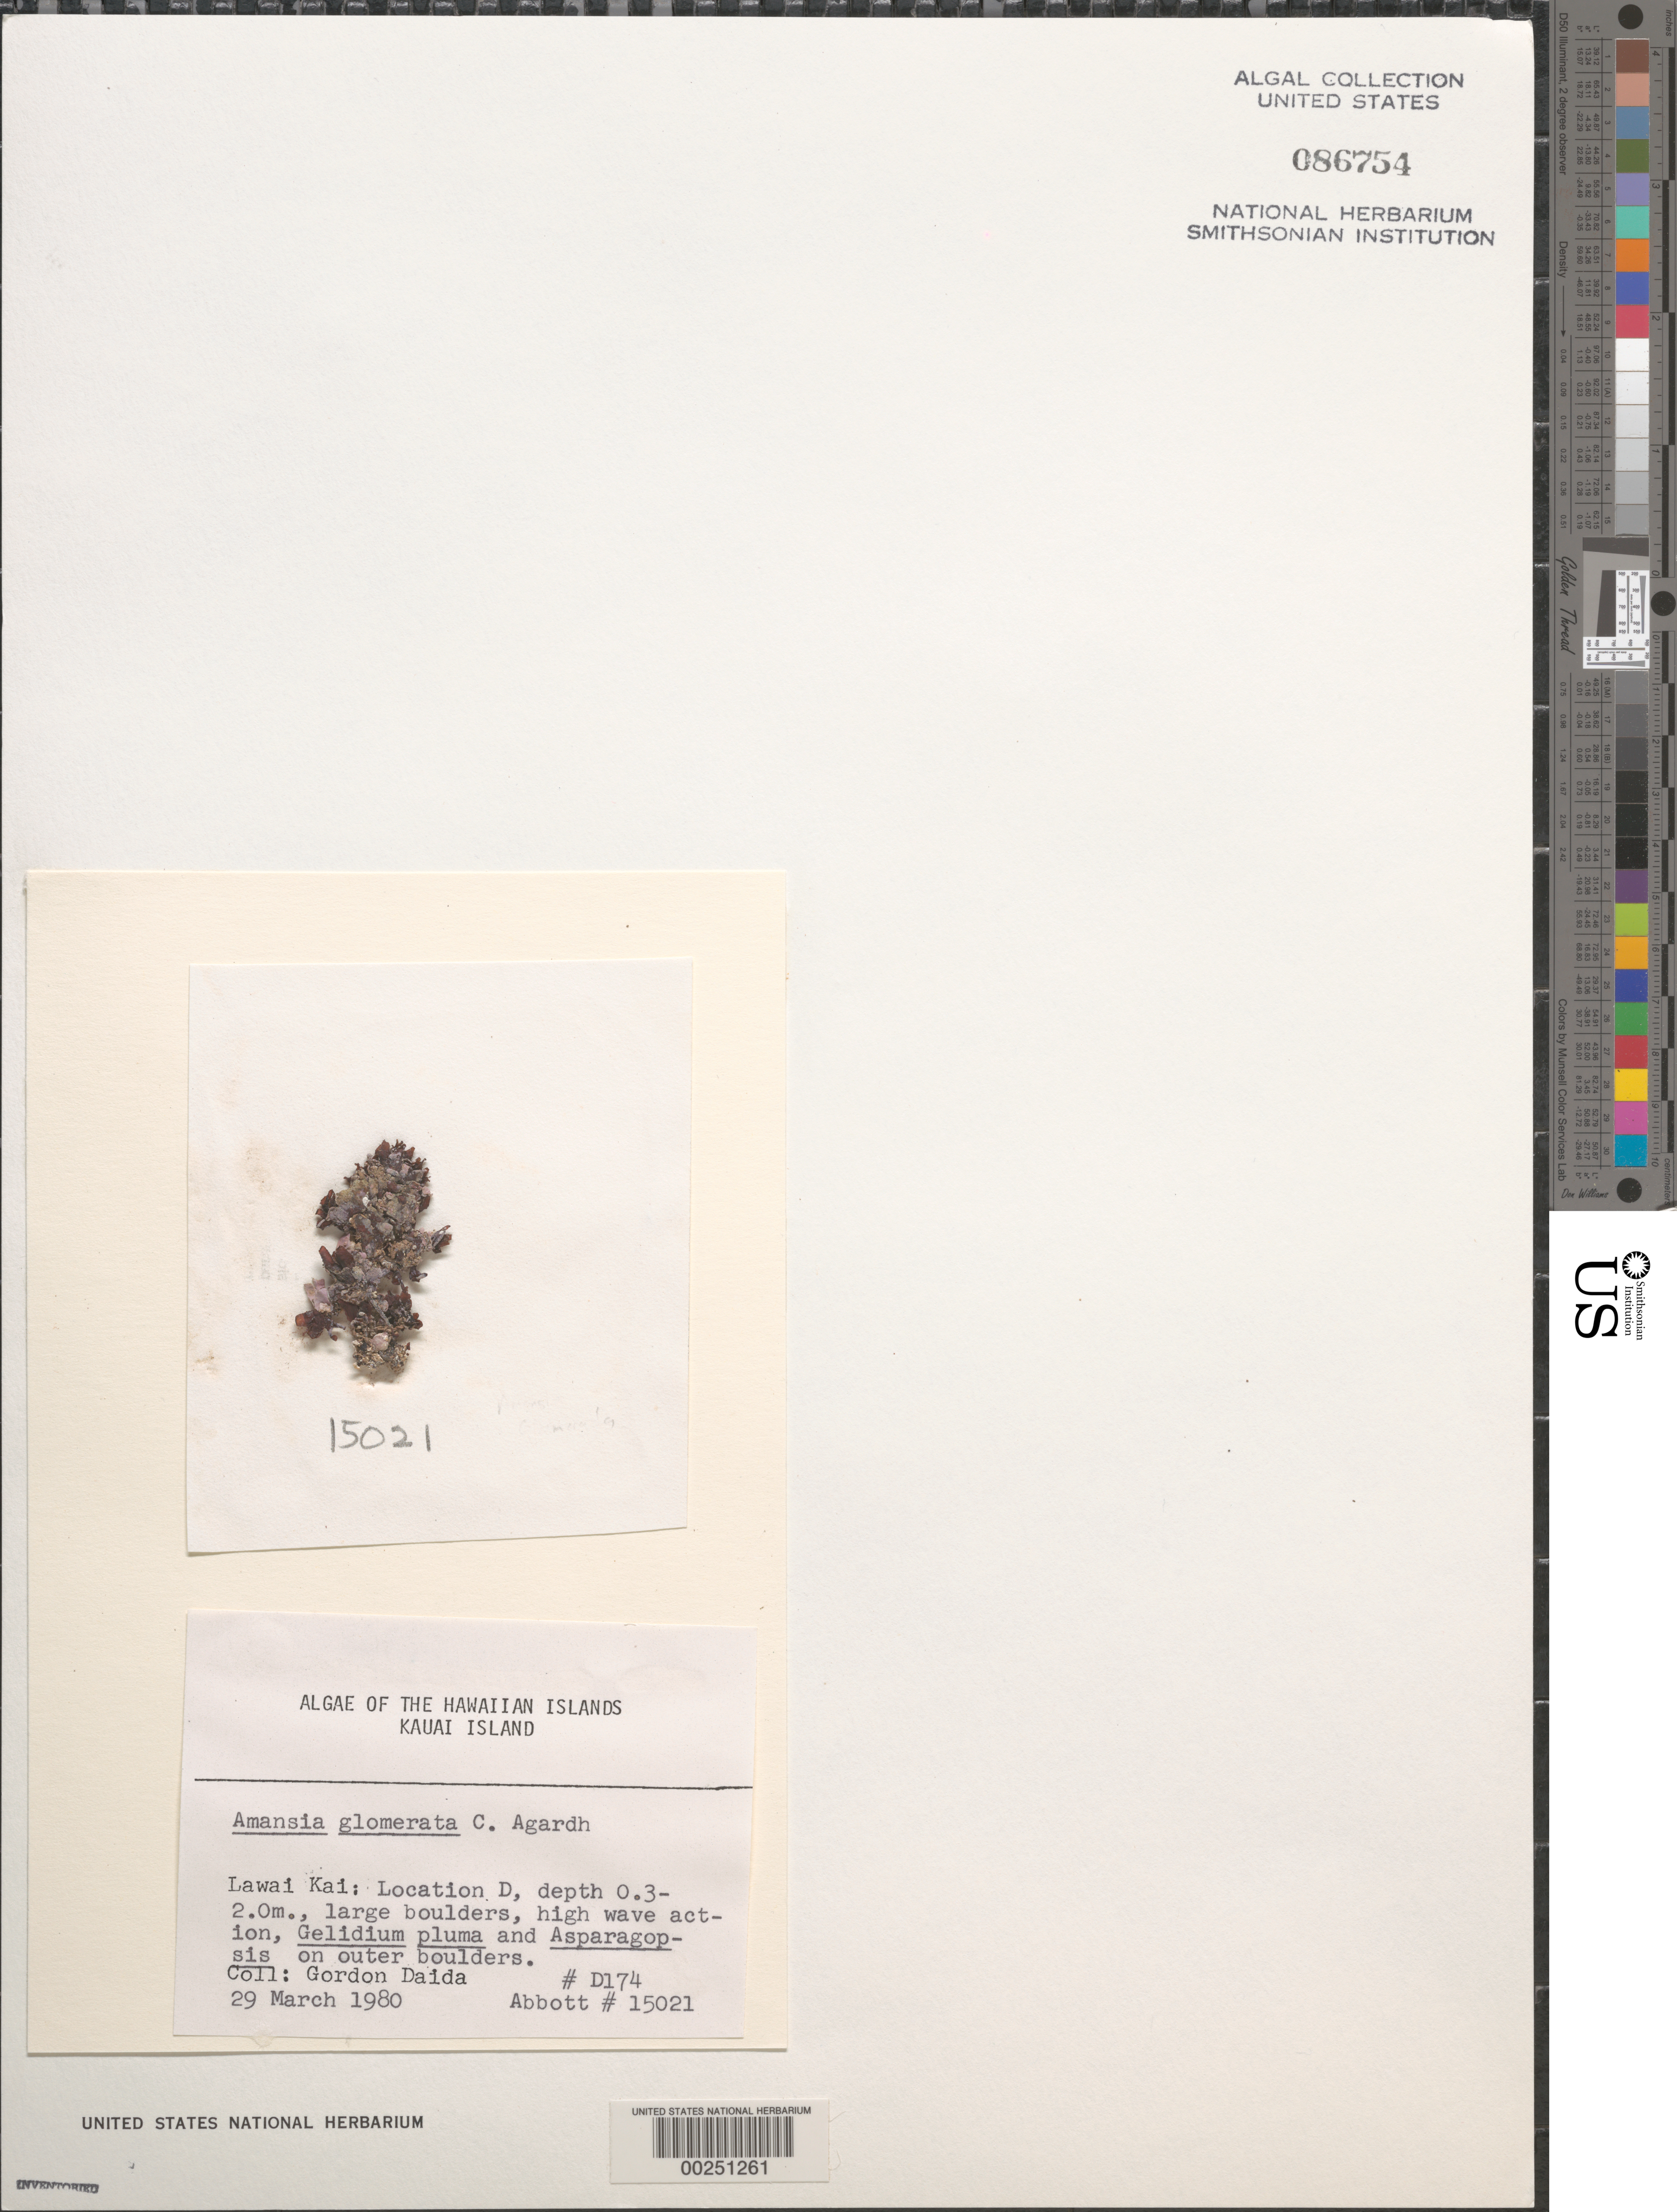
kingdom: Plantae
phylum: Rhodophyta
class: Florideophyceae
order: Ceramiales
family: Rhodomelaceae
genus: Amansia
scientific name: Amansia glomerata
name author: C. Agardh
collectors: G. Daida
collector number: D174 & IAA 15021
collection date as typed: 29 Mar 1980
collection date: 1980-03-29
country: United States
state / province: Hawaii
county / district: Kauai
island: Kaua'i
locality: Lawai Kai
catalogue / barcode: US 86754